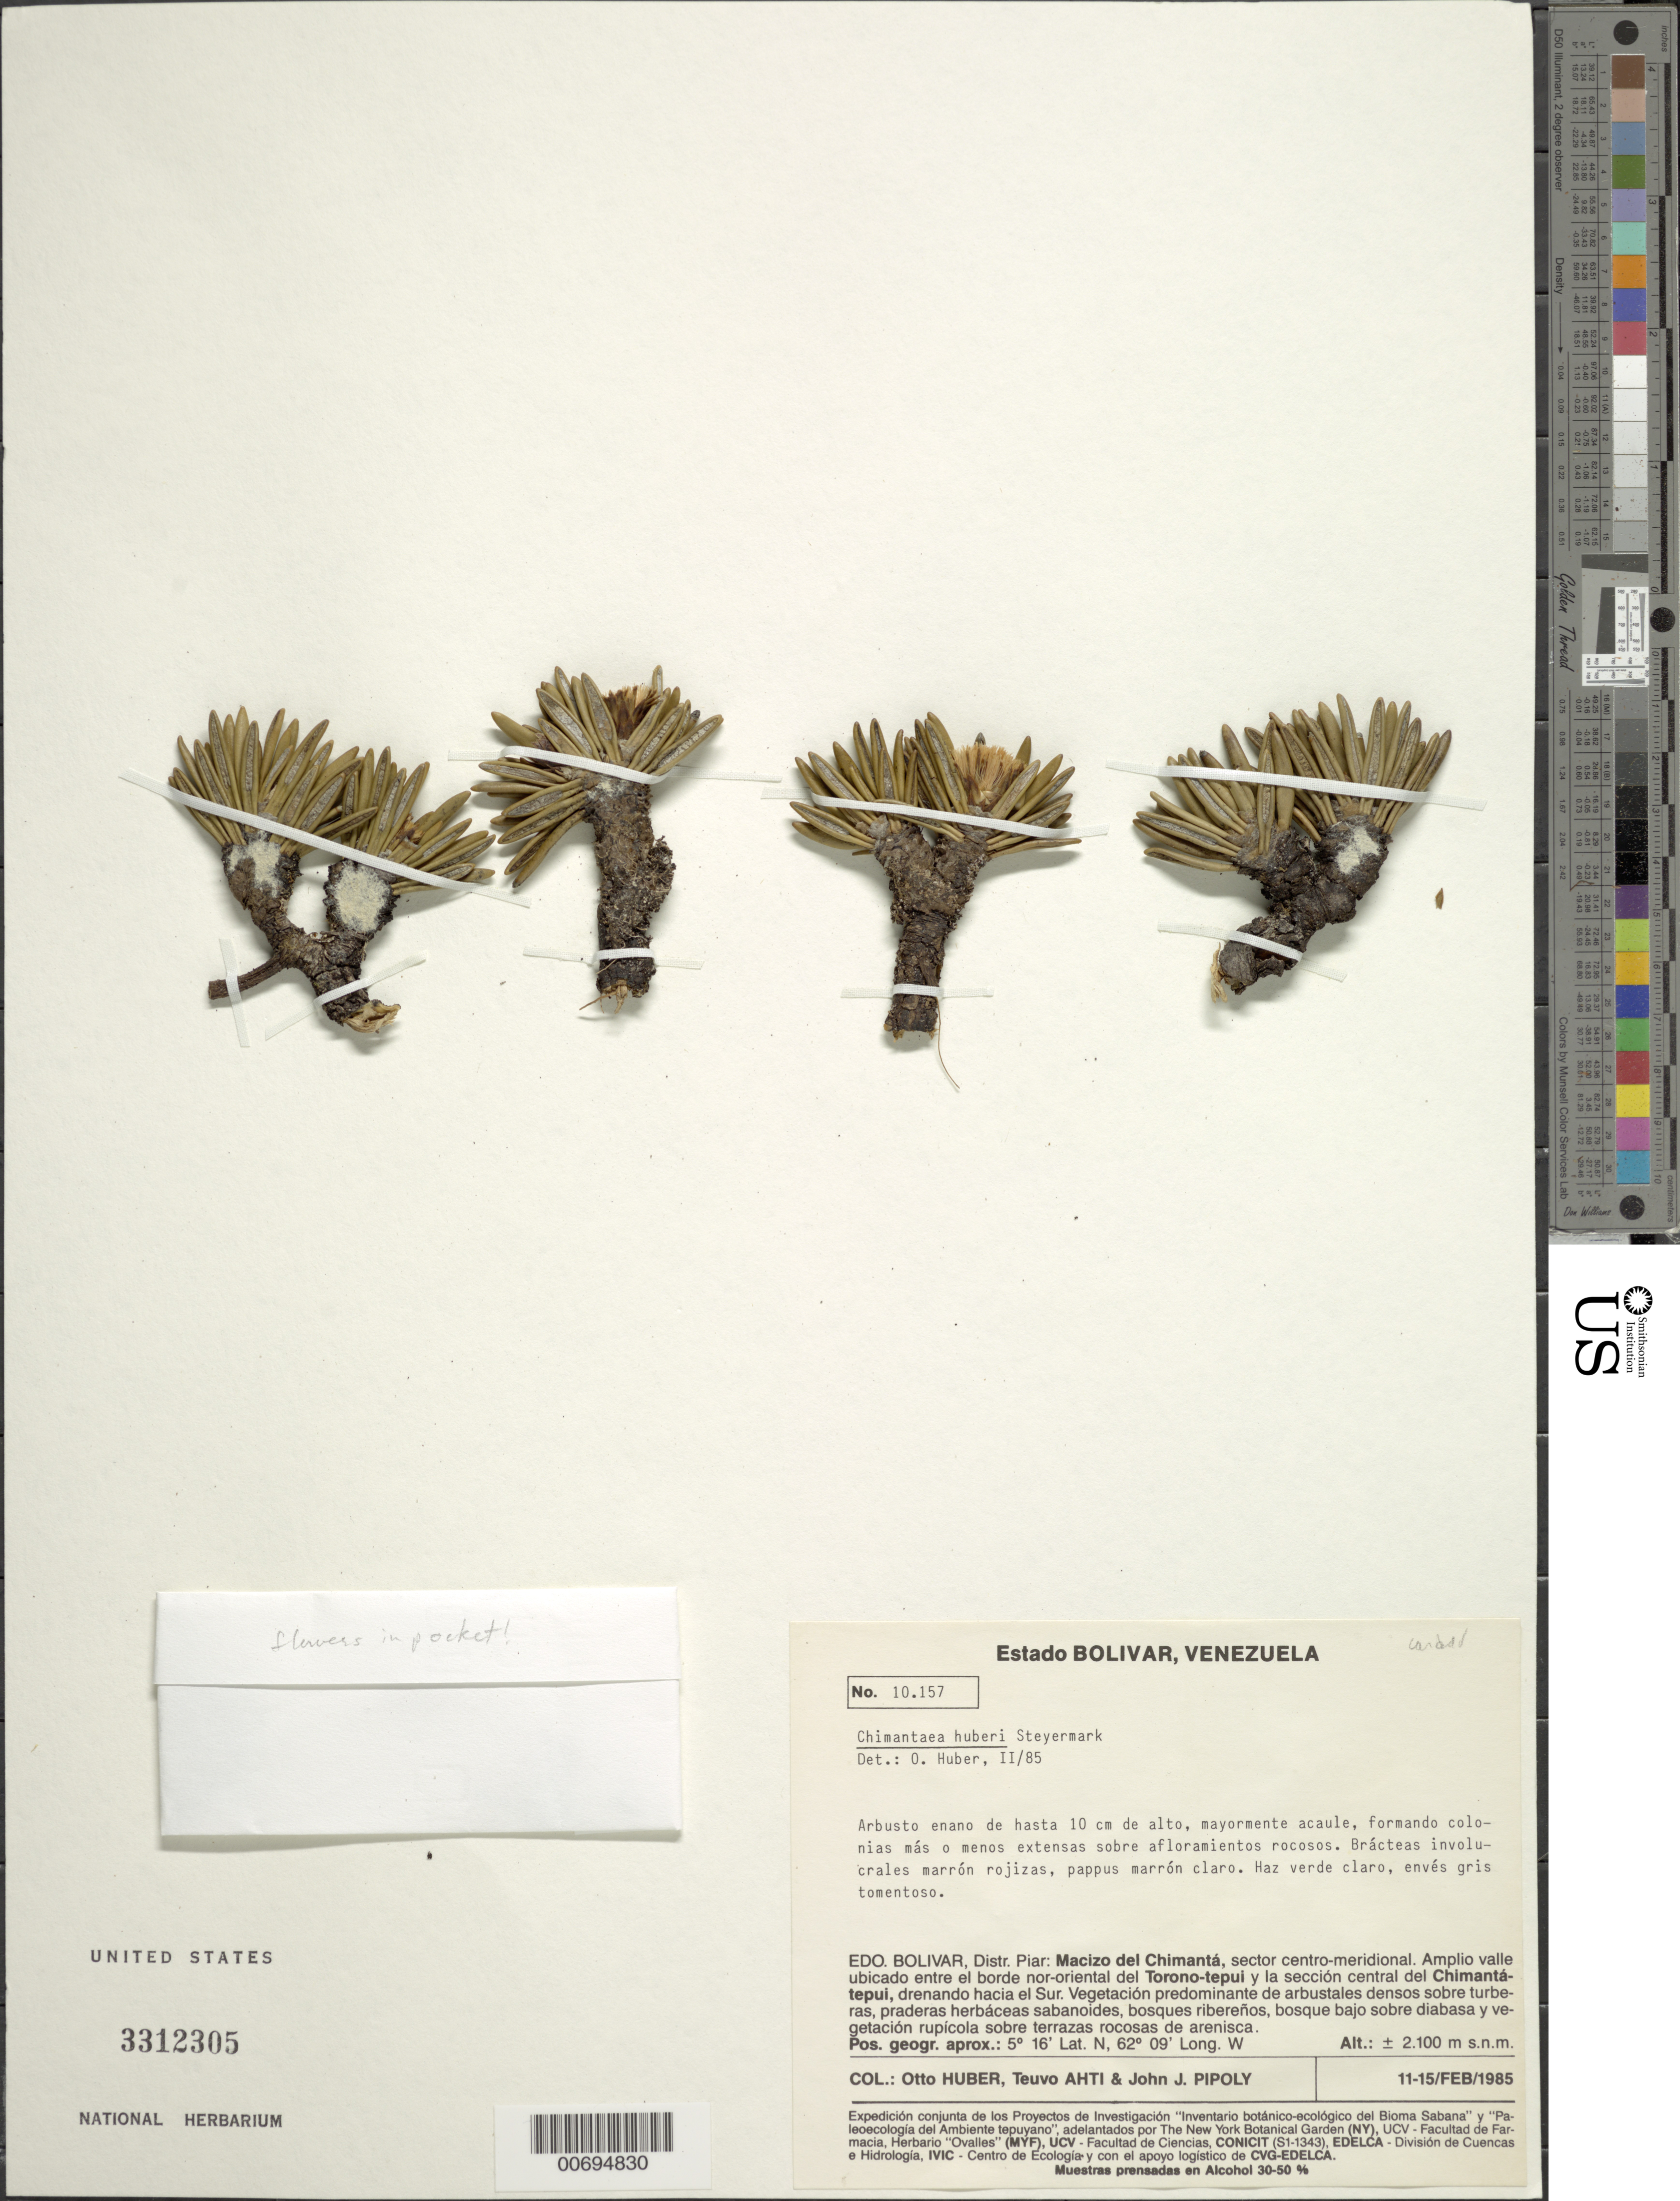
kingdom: Plantae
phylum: Tracheophyta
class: Magnoliopsida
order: Asterales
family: Asteraceae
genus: Chimantaea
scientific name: Chimantaea huberi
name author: Steyerm.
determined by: Huber, Otto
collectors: O. Huber, T. T. Ahti & J. J. Pipoly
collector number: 10157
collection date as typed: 11-Feb-85 to 15-Feb-85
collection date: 1985-02-11/1985-02-15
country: Venezuela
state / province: Bolívar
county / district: Piar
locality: Macizo del Chimantá, entre Torono-tepuí & Chimantá-tepuí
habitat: Formando colonias mas o menos extensas sorbr afloramientos rocosos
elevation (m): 2100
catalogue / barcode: US 3312305